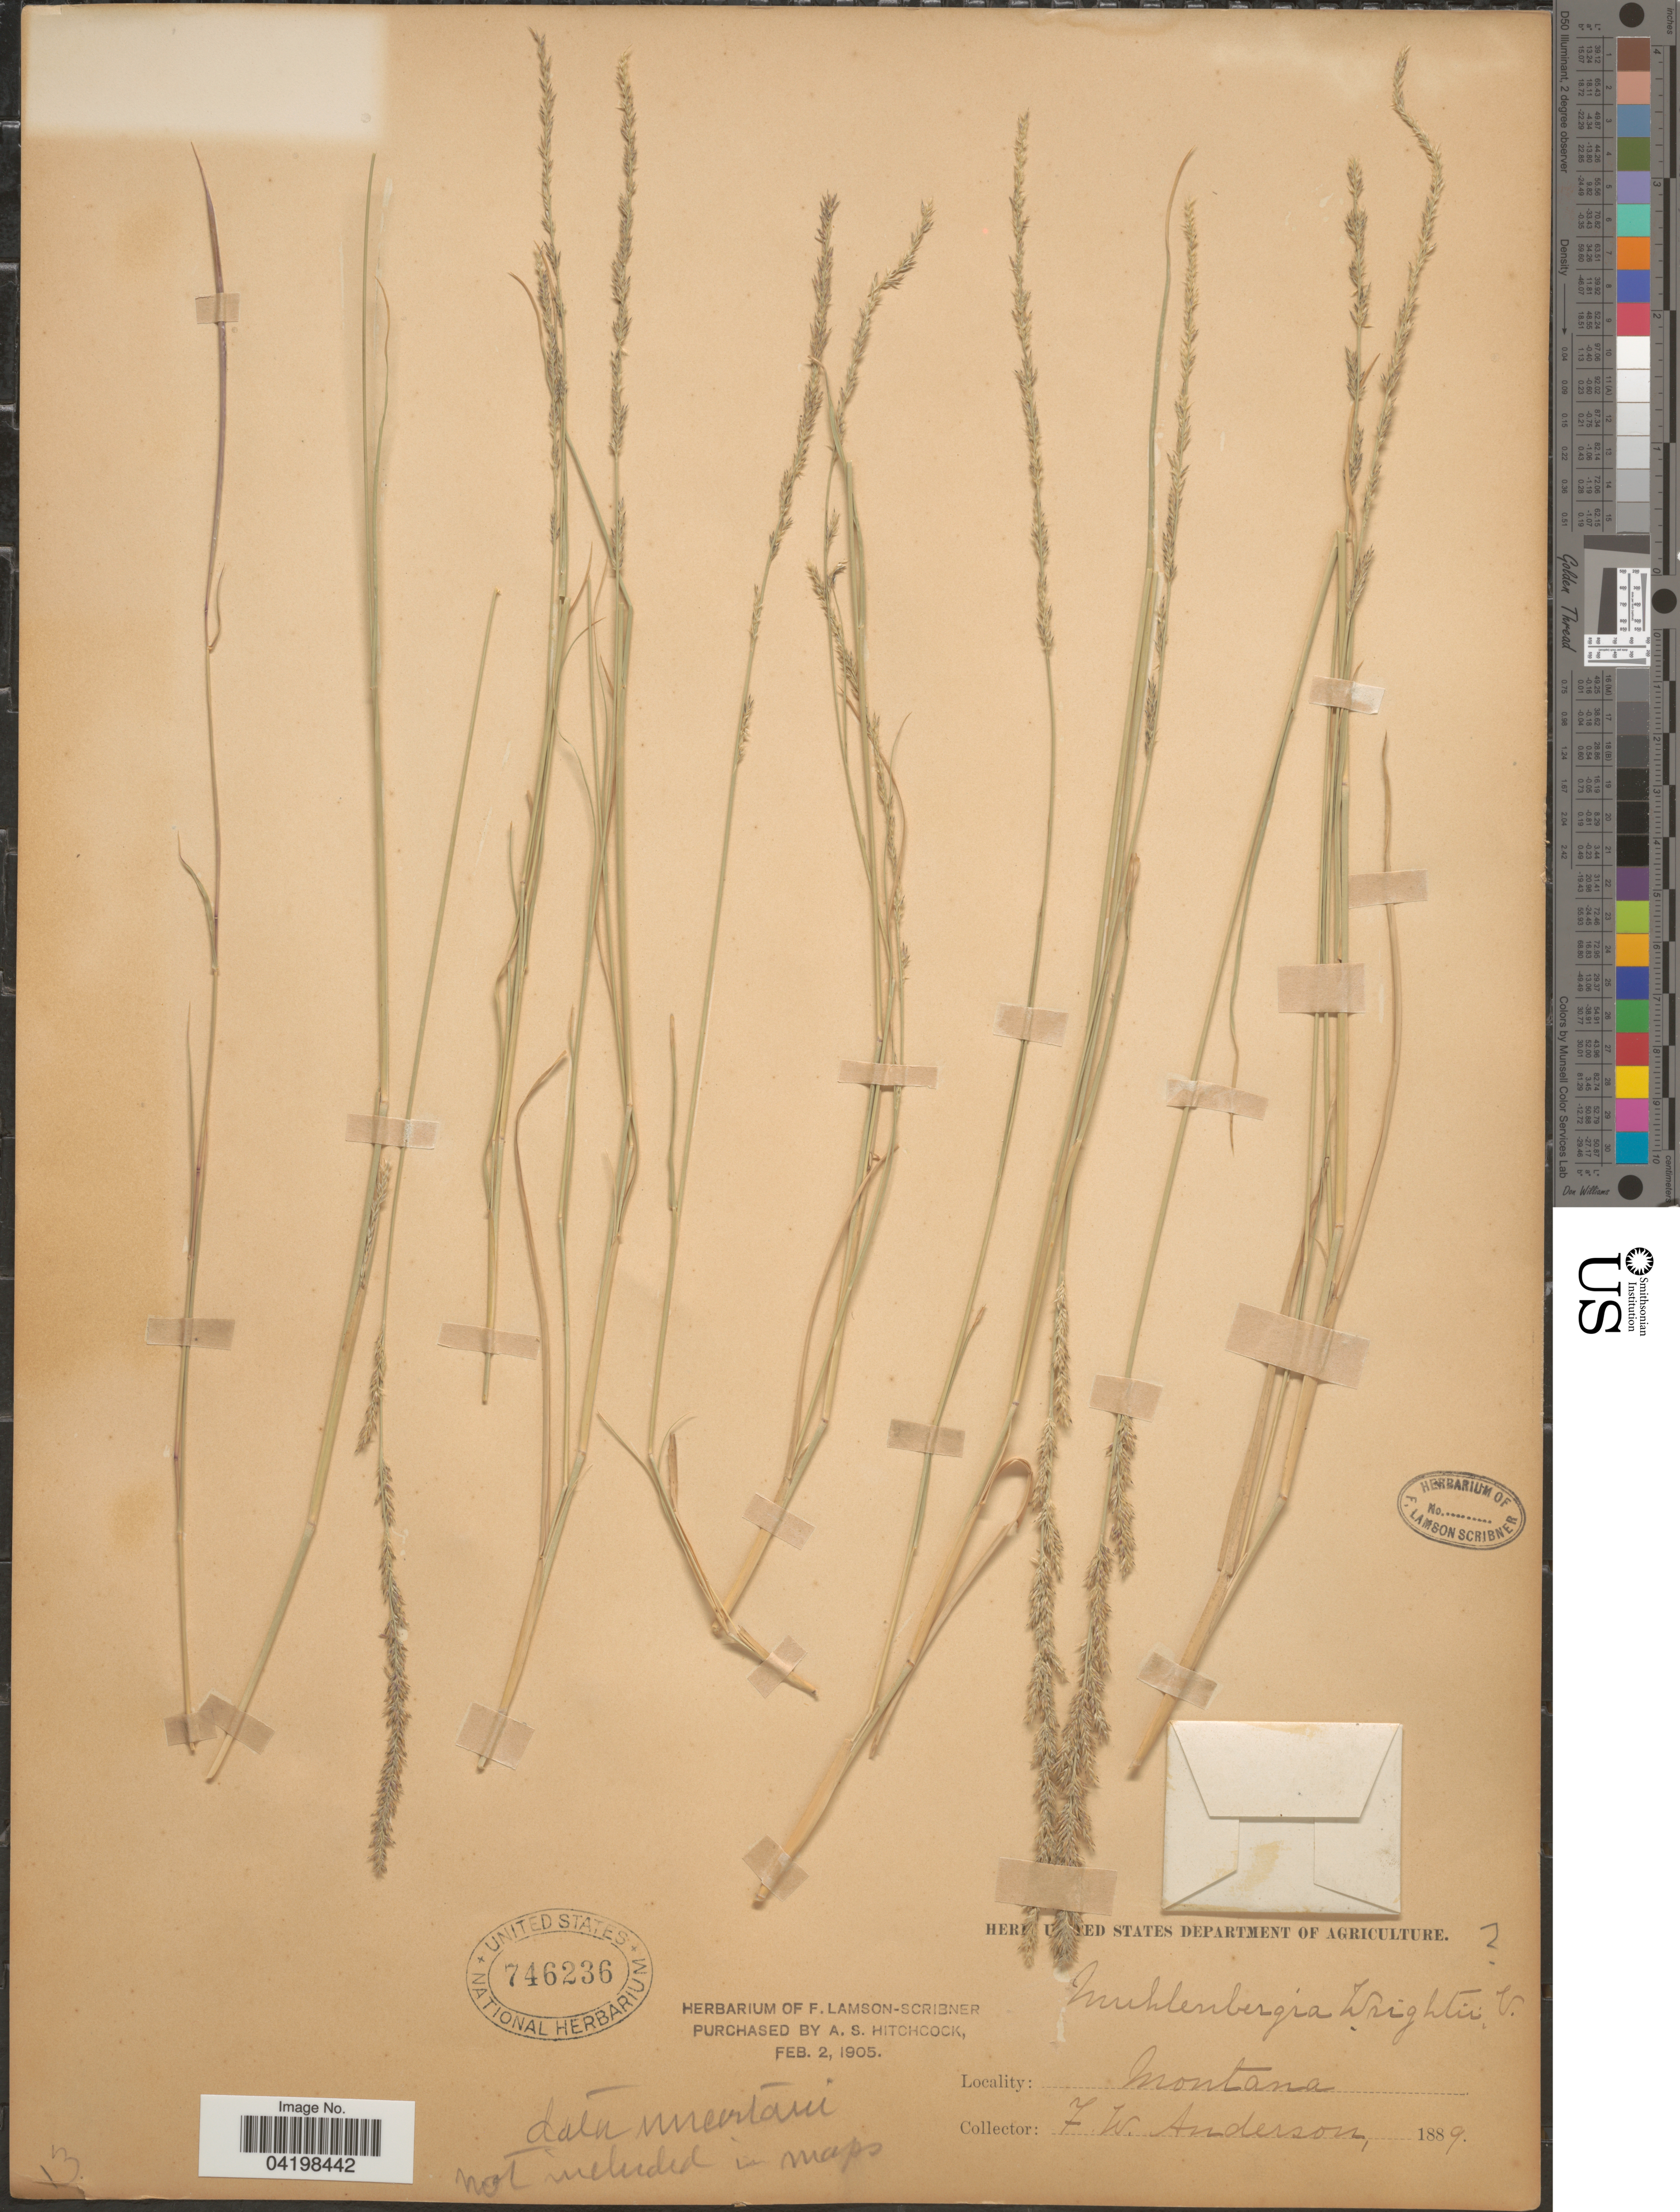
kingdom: Plantae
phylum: Tracheophyta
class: Liliopsida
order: Poales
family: Poaceae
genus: Muhlenbergia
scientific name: Muhlenbergia wrightii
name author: Vasey ex J.M. Coult.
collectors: F. W. Anderson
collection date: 1889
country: United States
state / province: Montana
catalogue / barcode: US 746236